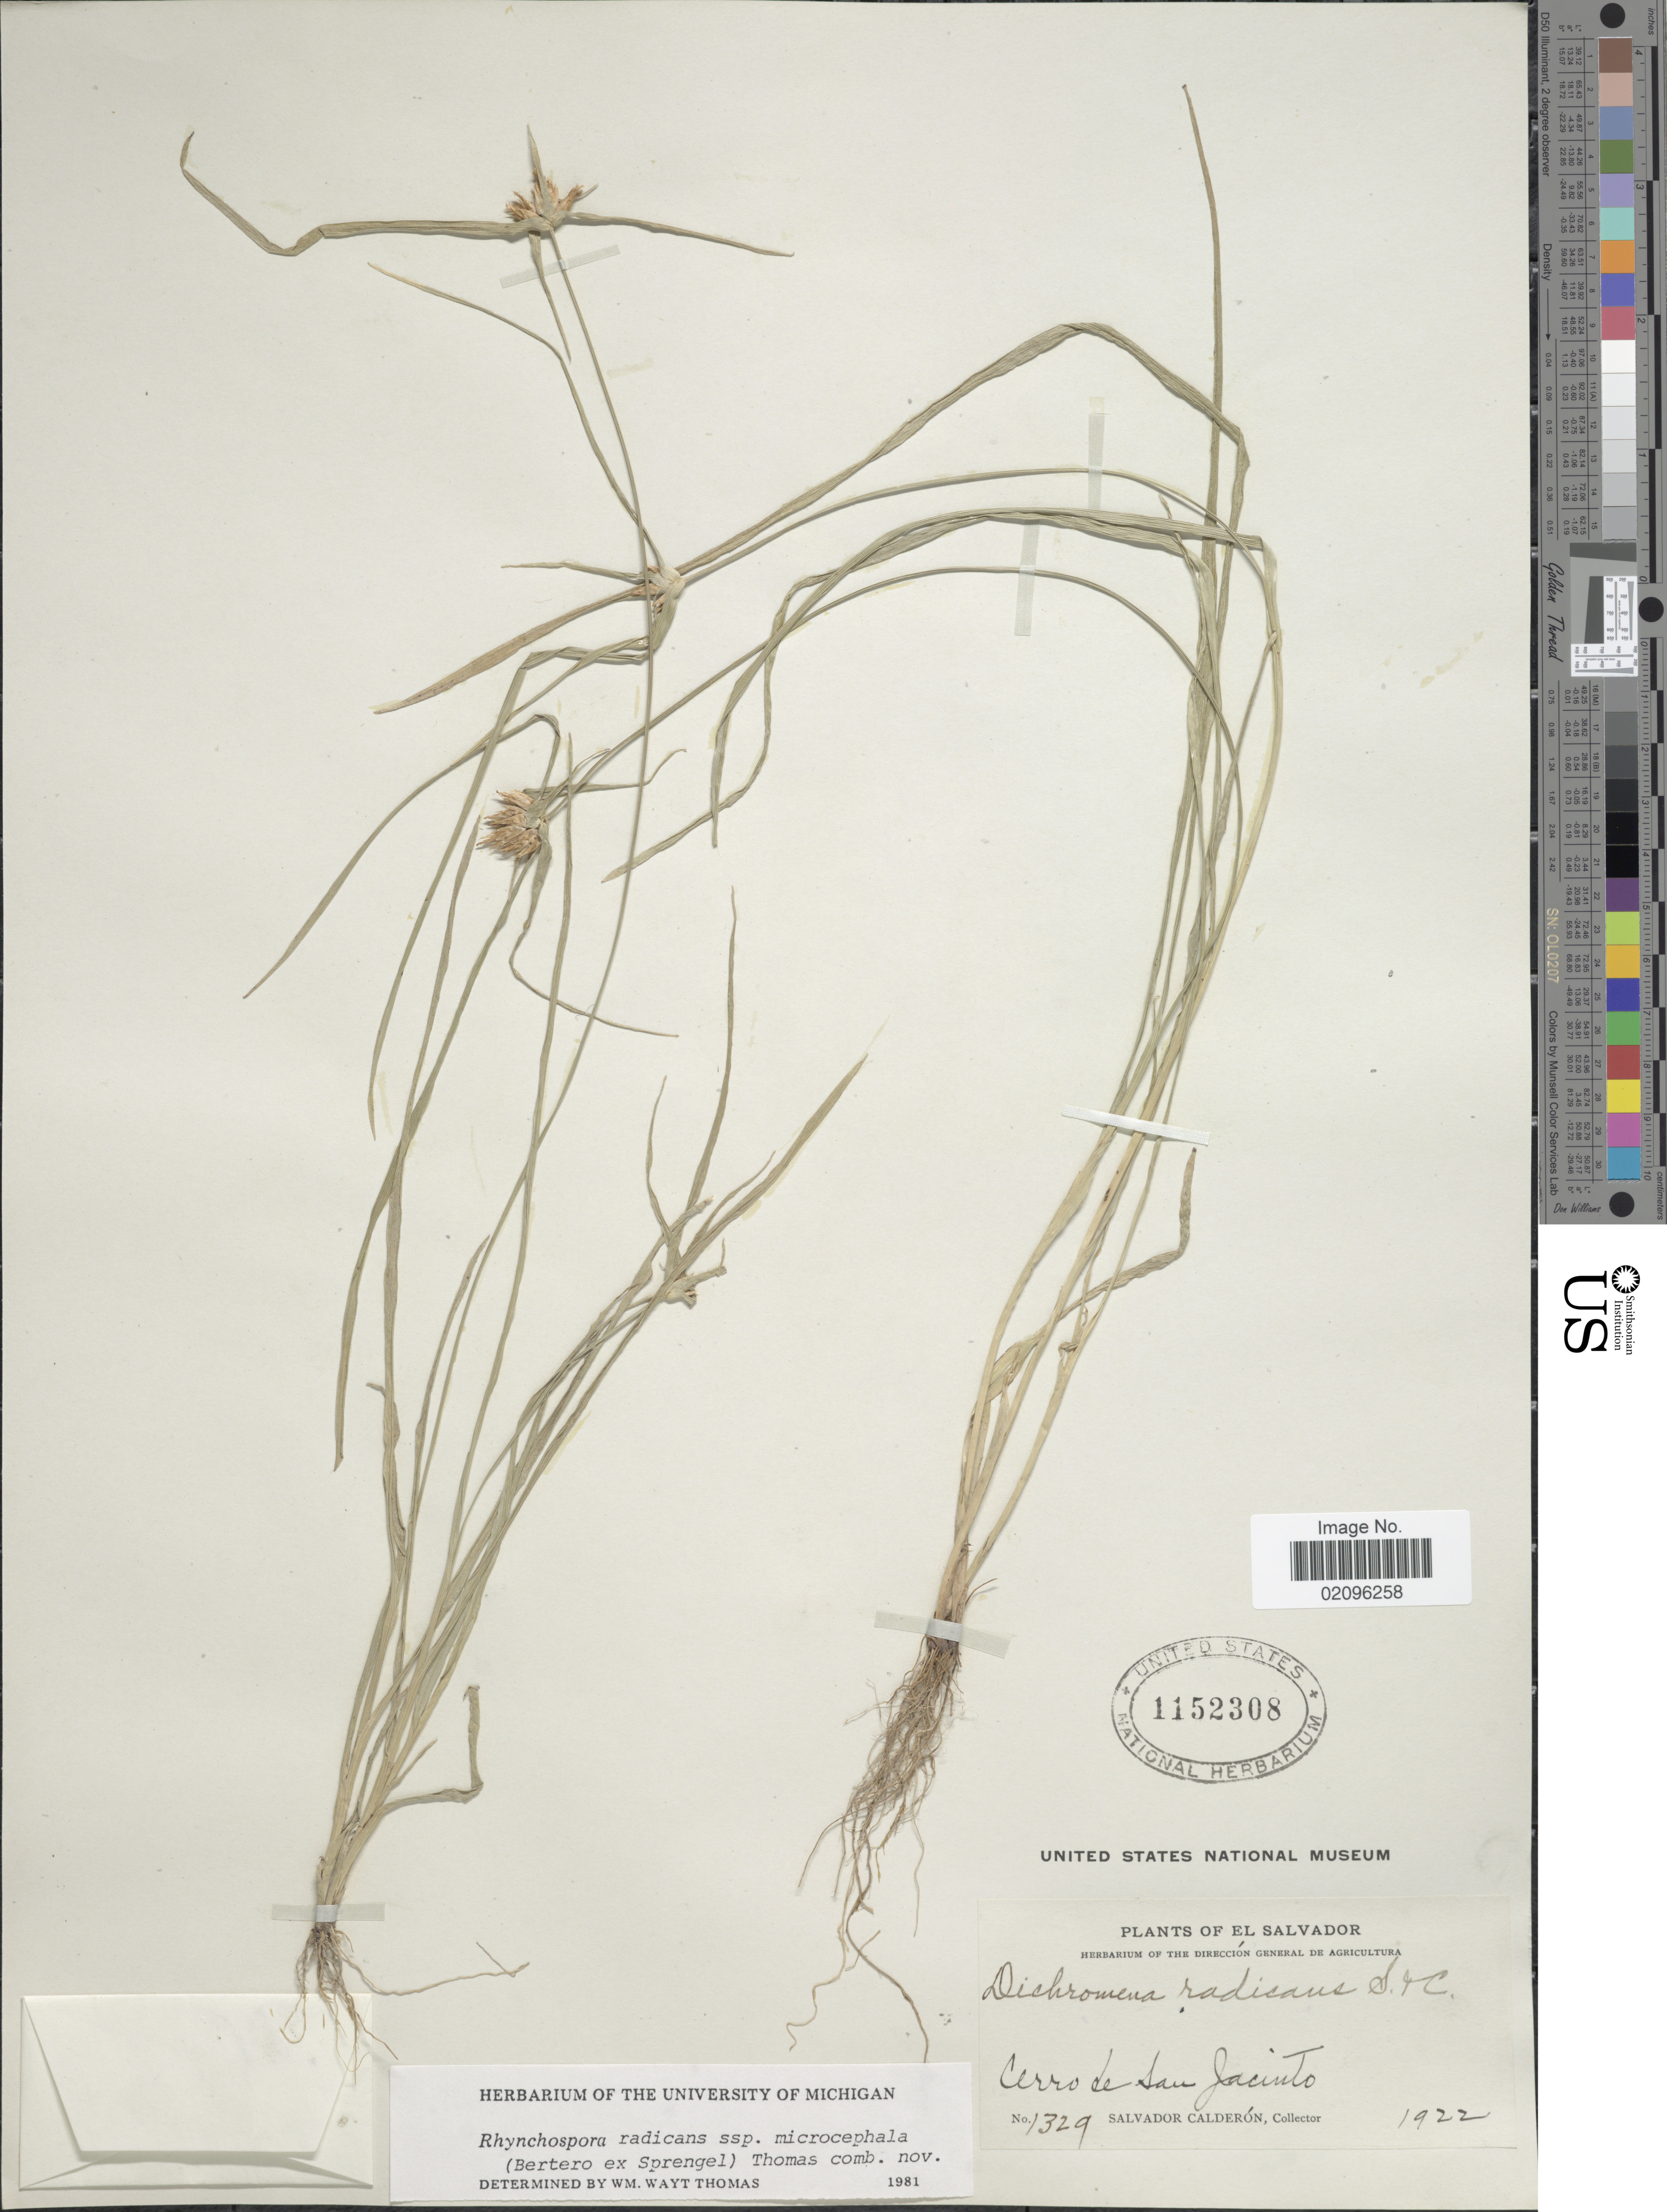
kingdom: Plantae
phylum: Tracheophyta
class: Liliopsida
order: Poales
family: Cyperaceae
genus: Rhynchospora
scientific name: Rhynchospora radicans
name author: (Schltdl. & Cham.) H. Pfeiff.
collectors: S. Calderón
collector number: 1329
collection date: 1922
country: El Salvador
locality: Cerro de San Jacinto, El Salvador.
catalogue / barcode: US 1152308